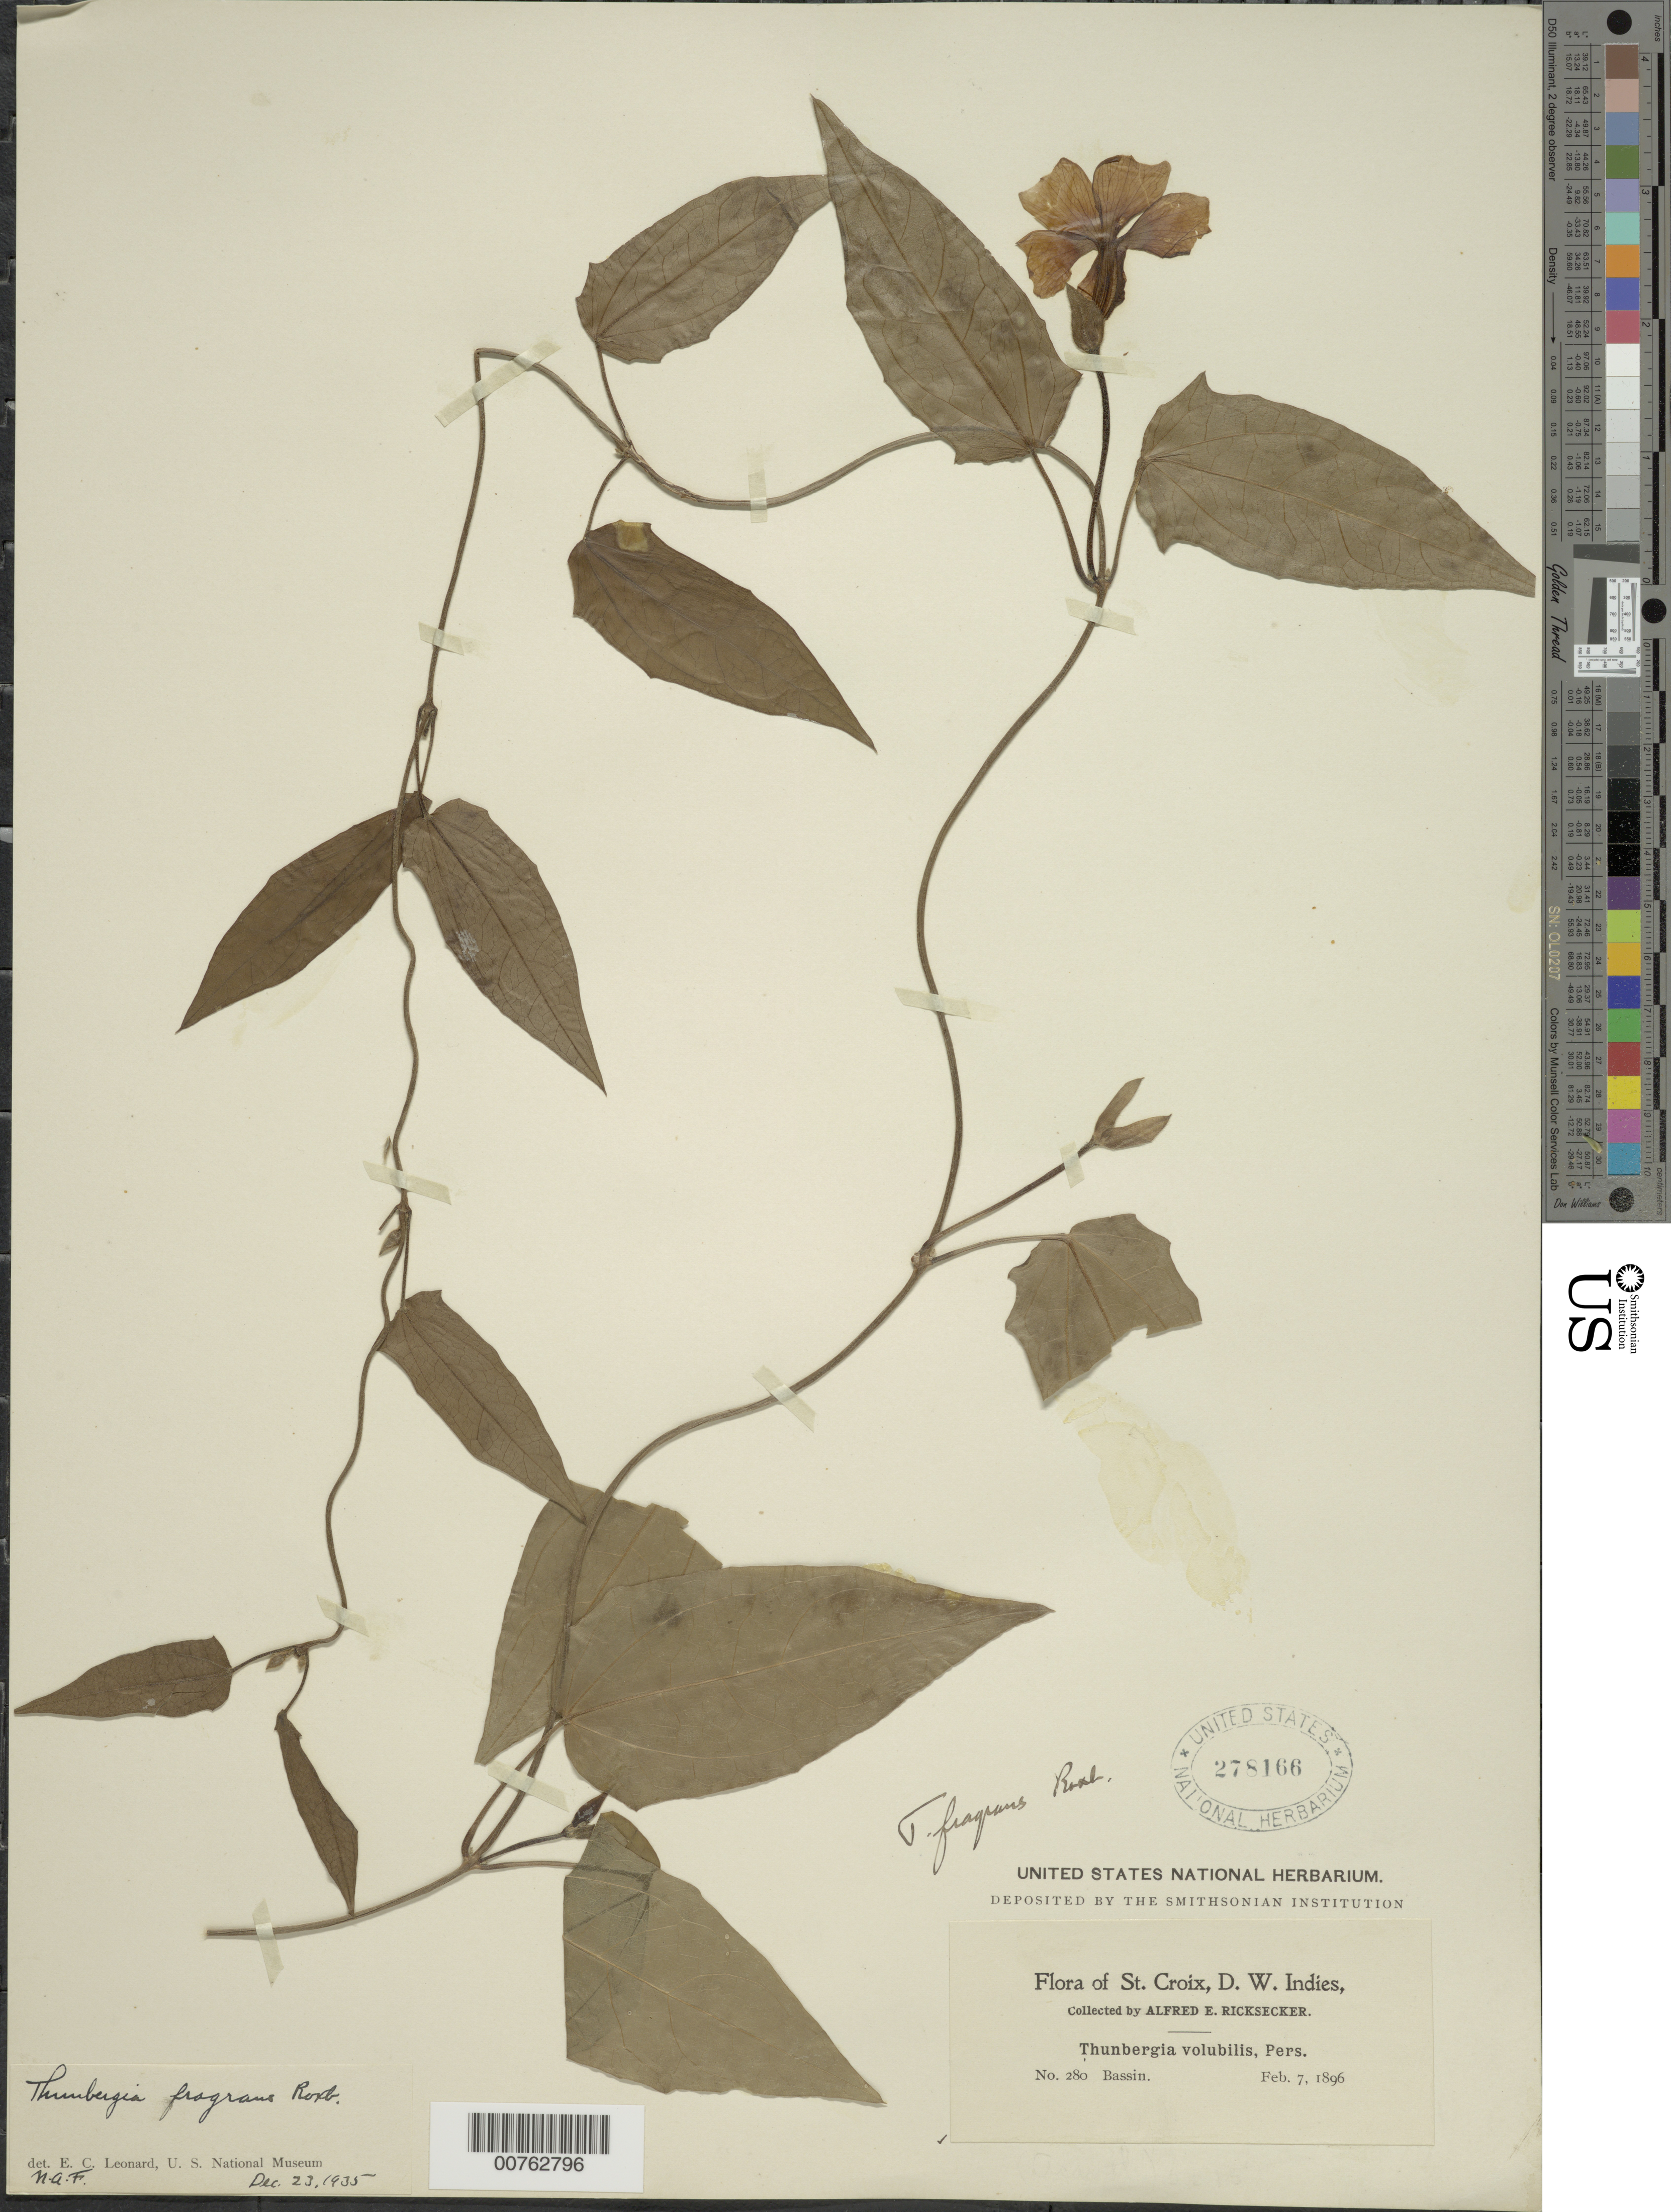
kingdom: Plantae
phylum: Tracheophyta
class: Magnoliopsida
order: Lamiales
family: Acanthaceae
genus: Thunbergia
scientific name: Thunbergia fragrans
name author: Roxb.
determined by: Leonard, Emery C., (US)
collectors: A. E. Ricksecker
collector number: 280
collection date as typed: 07 Feb 1896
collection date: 1896-02-07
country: U.S. Virgin Islands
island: St. Croix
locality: Bassin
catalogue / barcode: US 278166